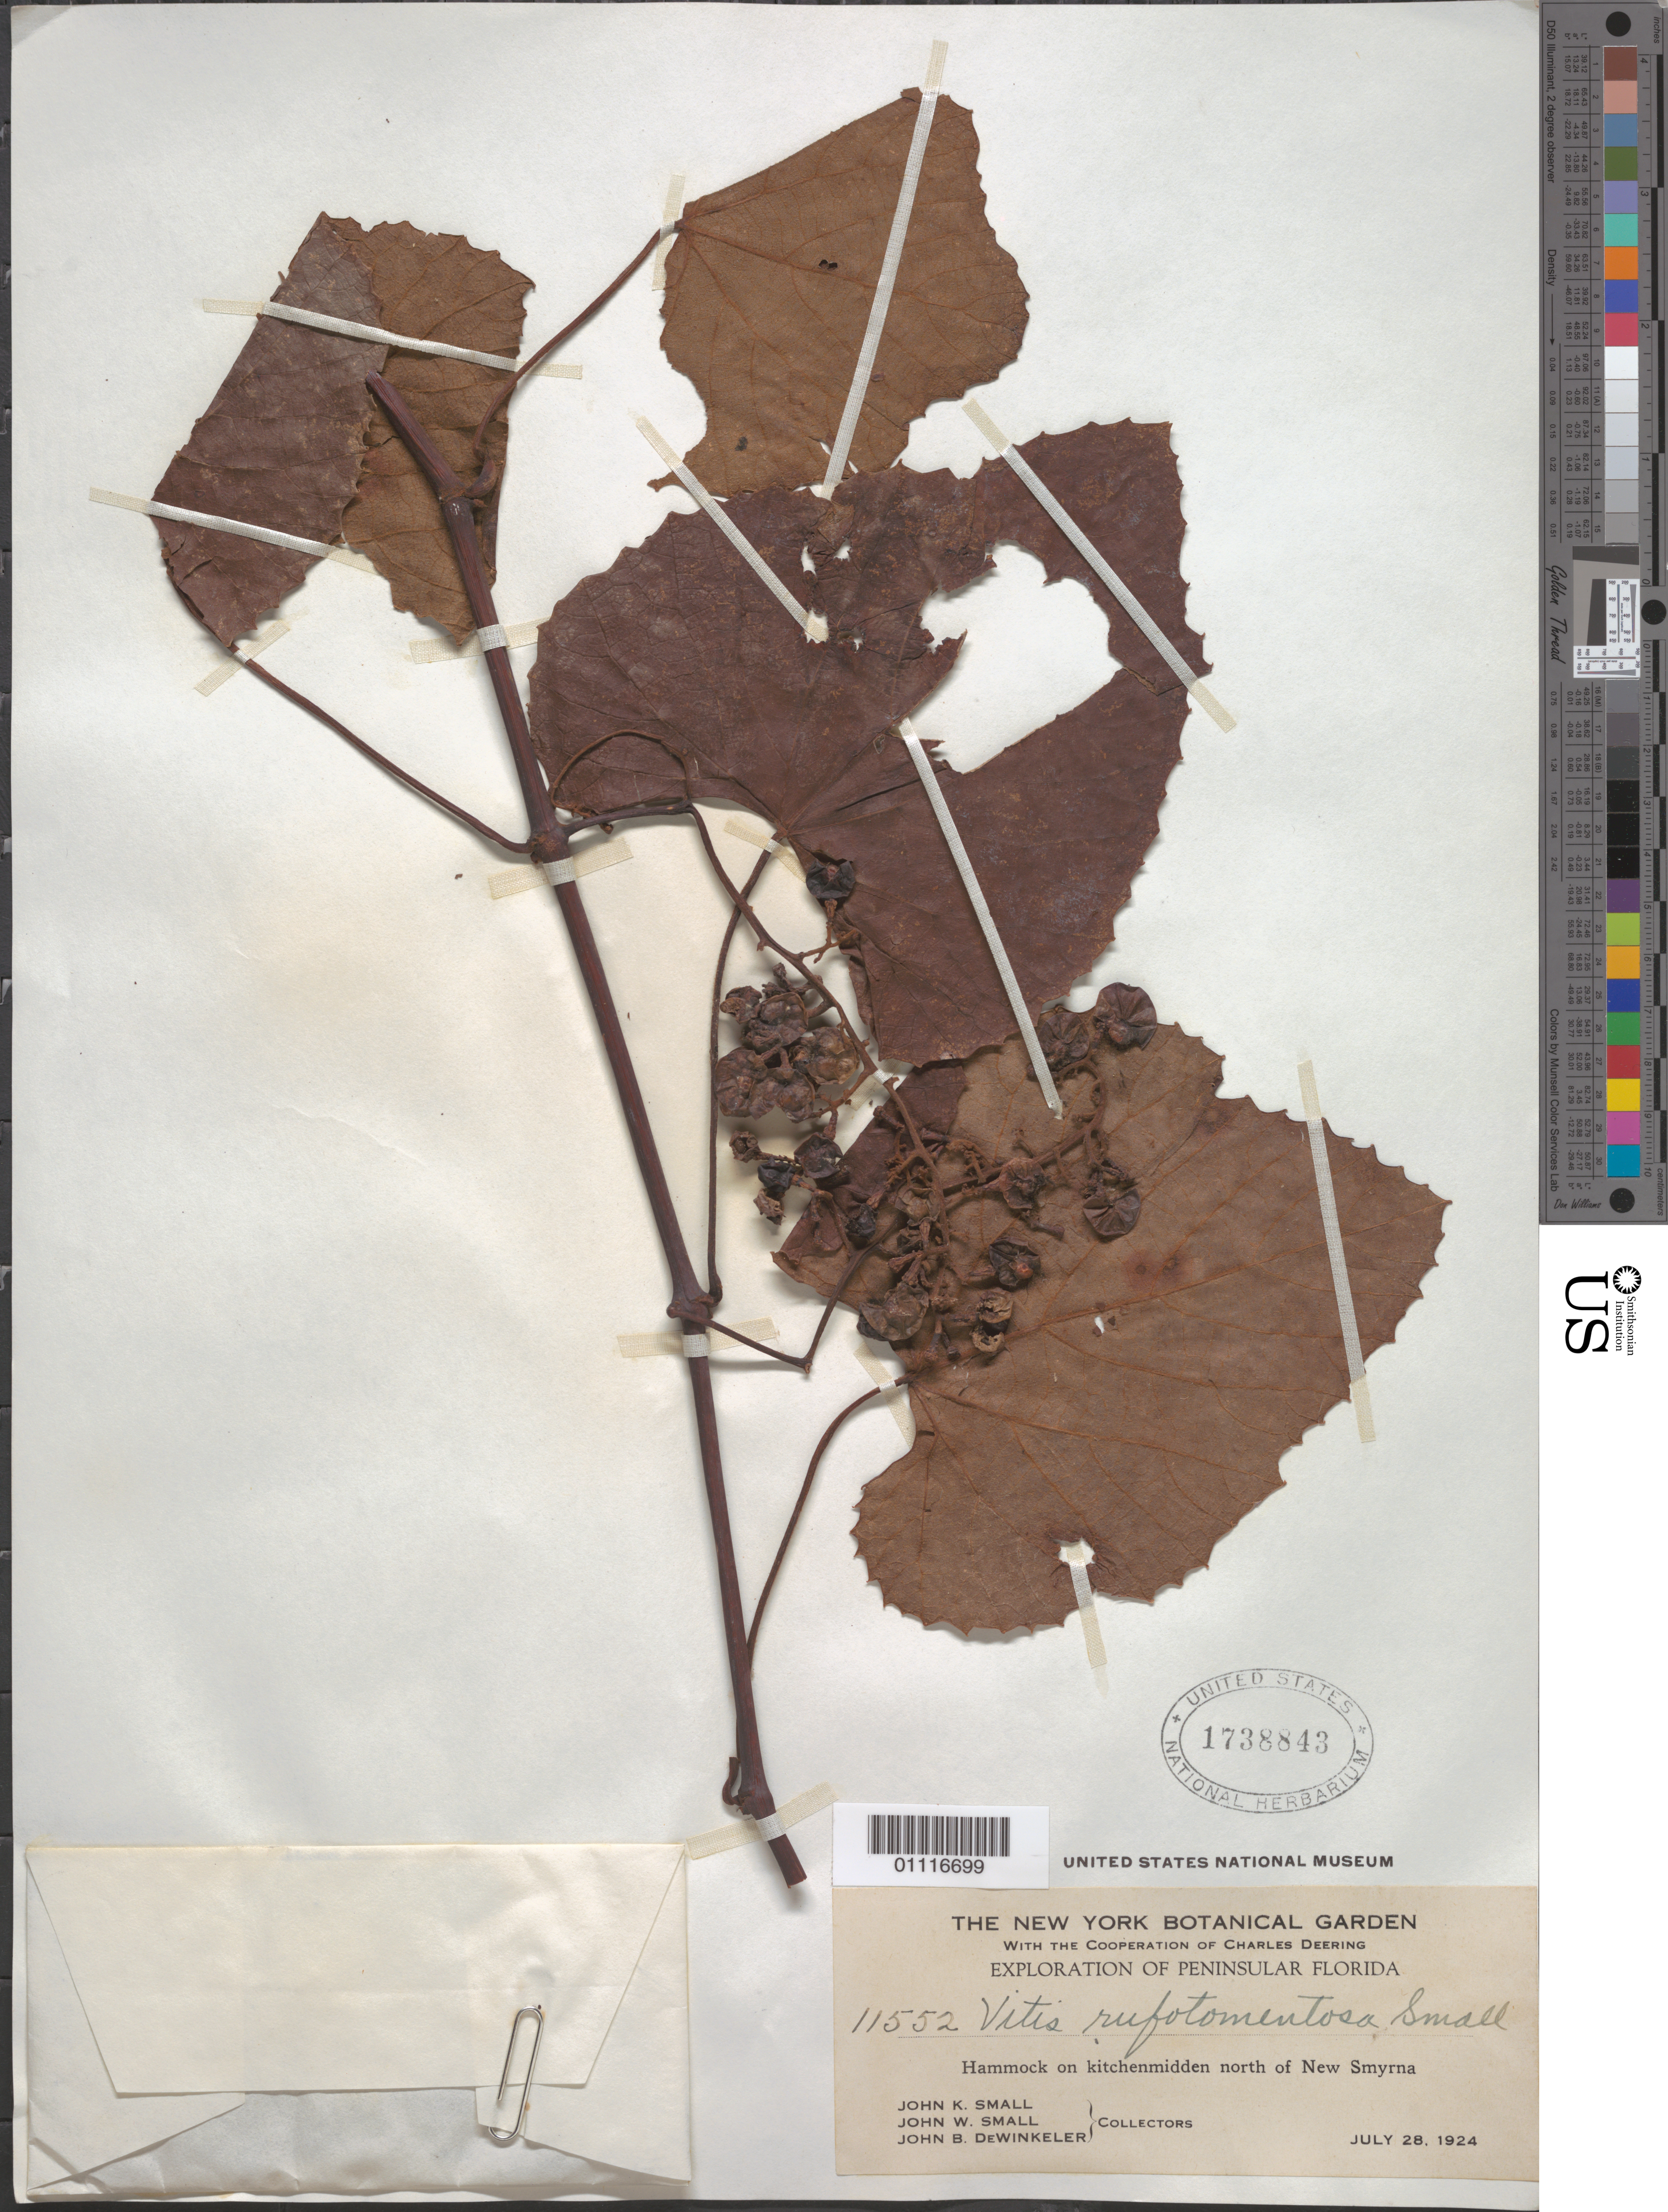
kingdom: Plantae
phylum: Tracheophyta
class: Magnoliopsida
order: Vitales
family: Vitaceae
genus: Vitis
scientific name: Vitis araneosa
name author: J. Le Conte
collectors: J. K. Small, J. W. Small & J. Dewinkeler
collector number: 11552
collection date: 1924-07-28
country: United States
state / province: New York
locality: Hammock on kitchenmidden north of New Smyrna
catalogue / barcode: US 1738843